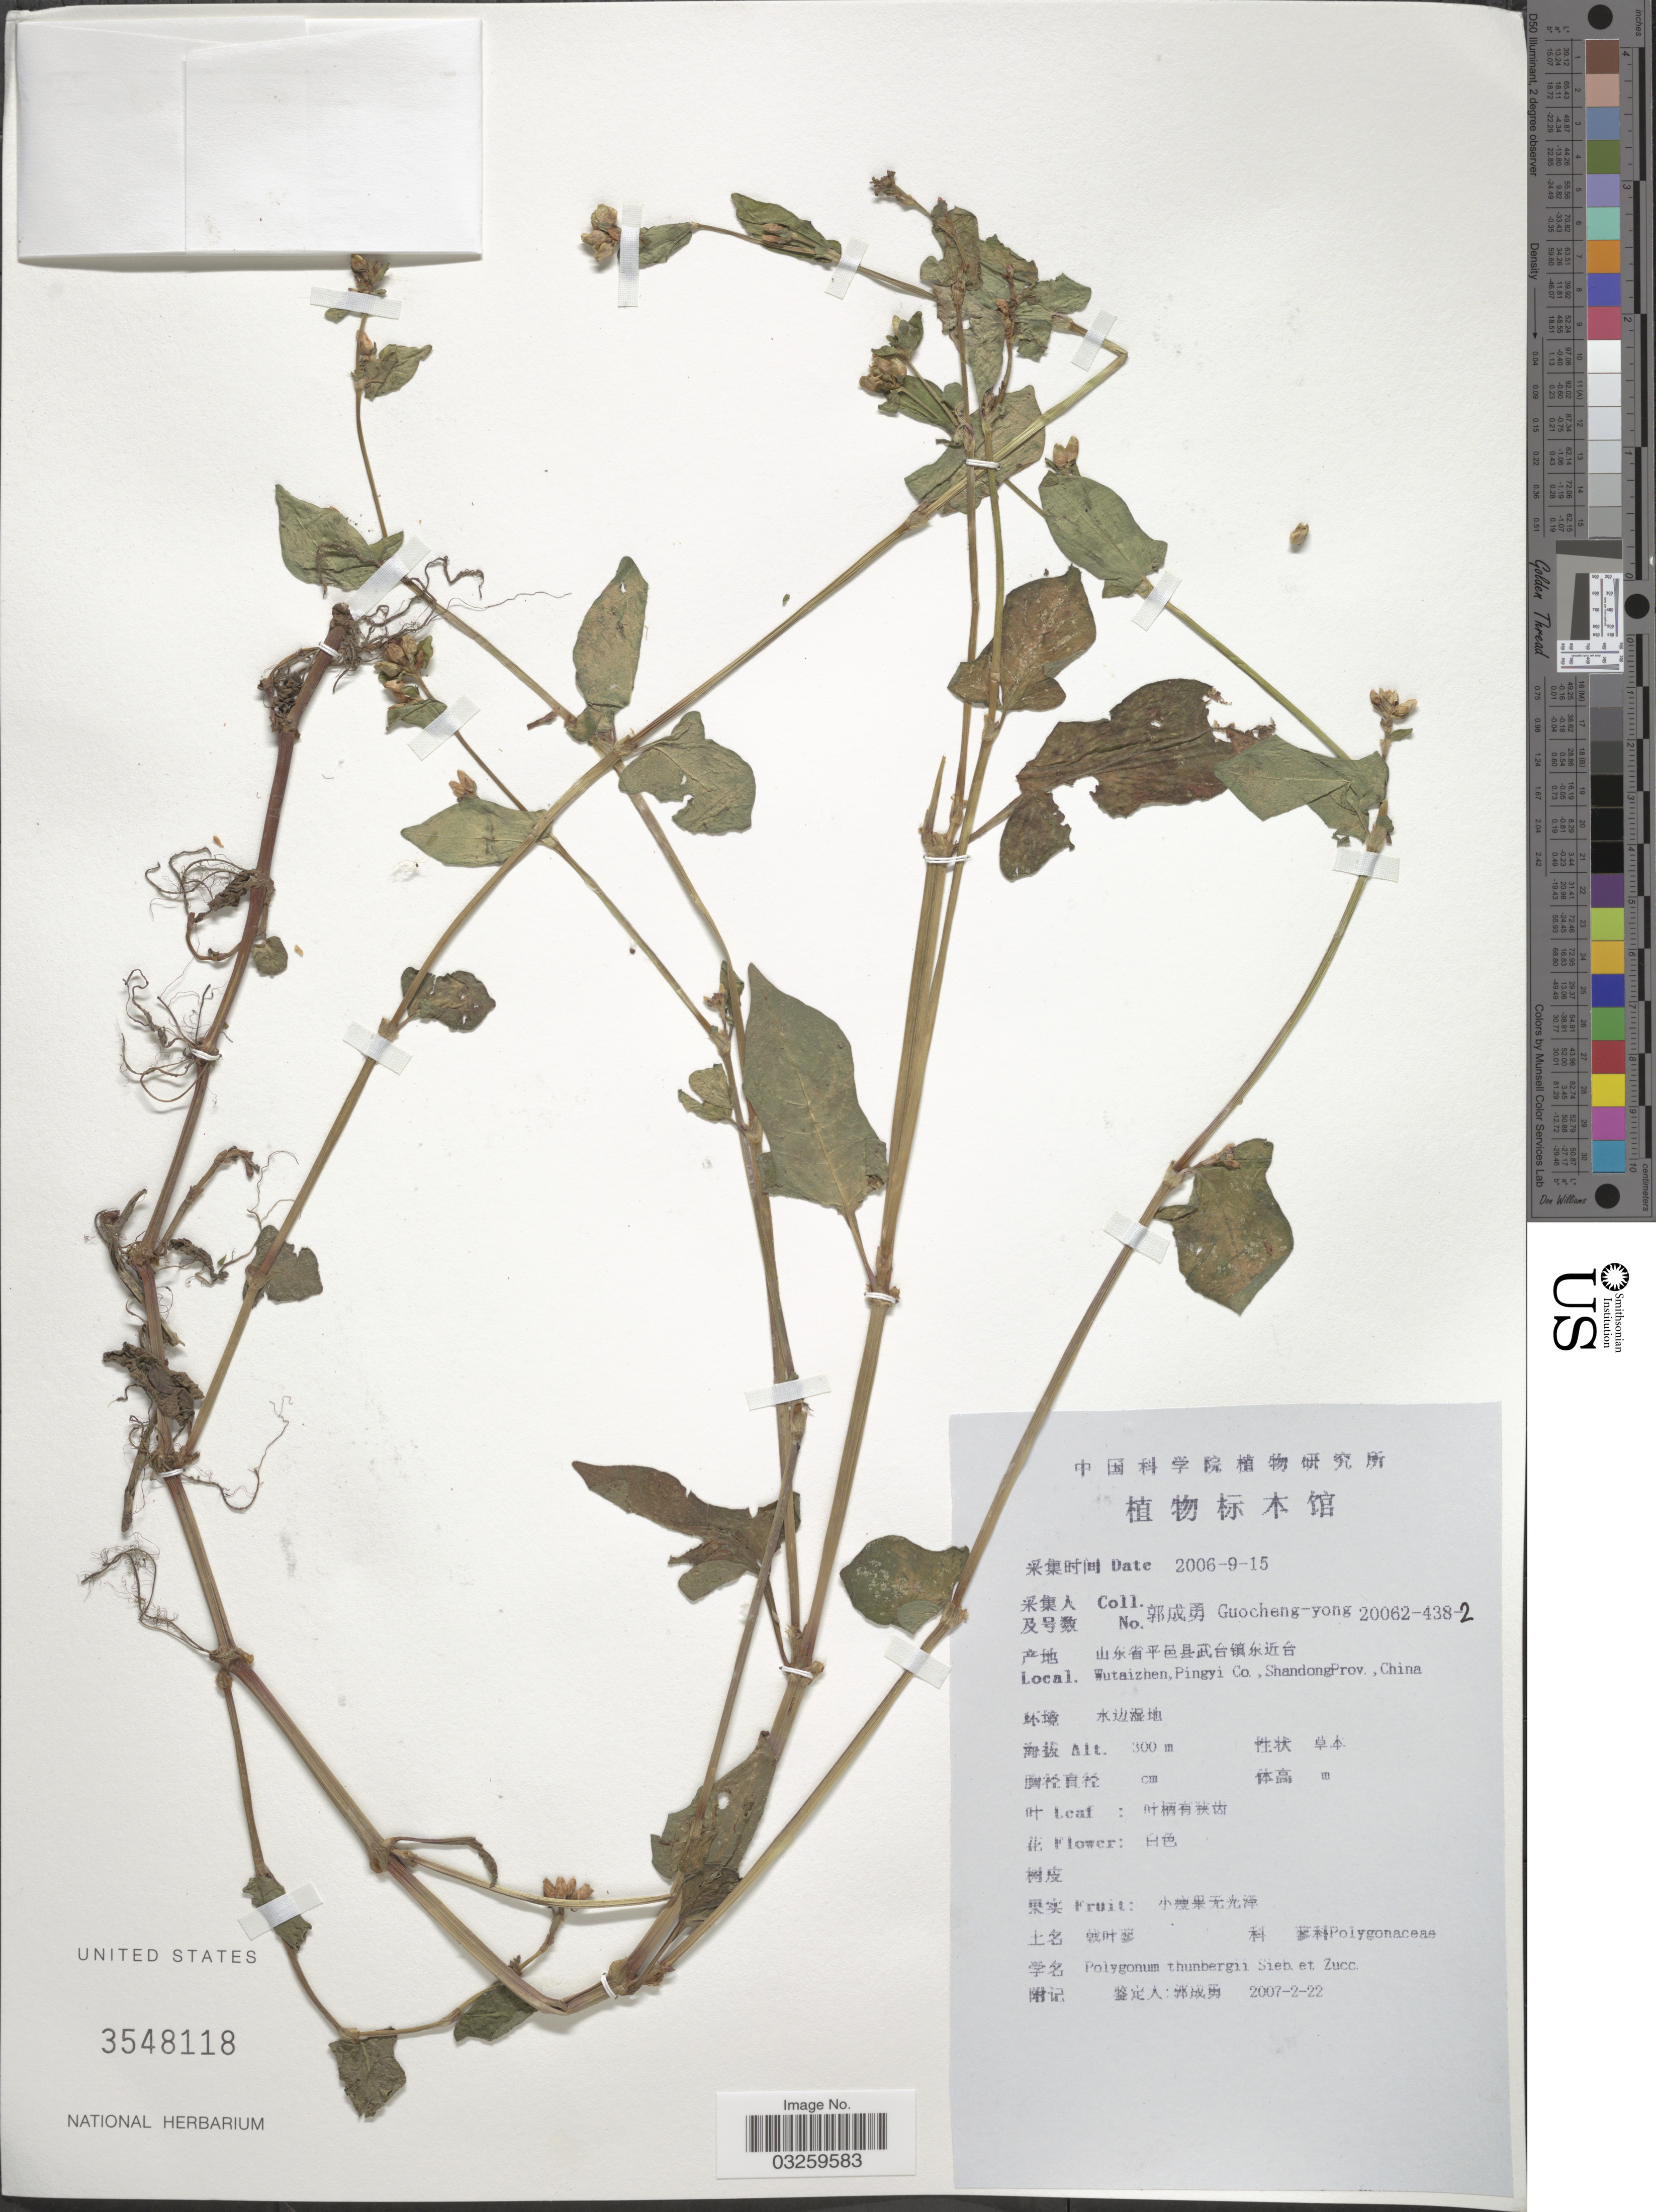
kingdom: Plantae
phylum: Tracheophyta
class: Magnoliopsida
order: Caryophyllales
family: Polygonaceae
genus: Polygonum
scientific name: Polygonum thunbergii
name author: Siebold & Zucc.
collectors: Guo cheng-yong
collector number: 20064382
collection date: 2006-09-15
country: China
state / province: Shandong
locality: Wutaizhen, Pingyi Co.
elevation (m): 300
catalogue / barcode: US 3548118